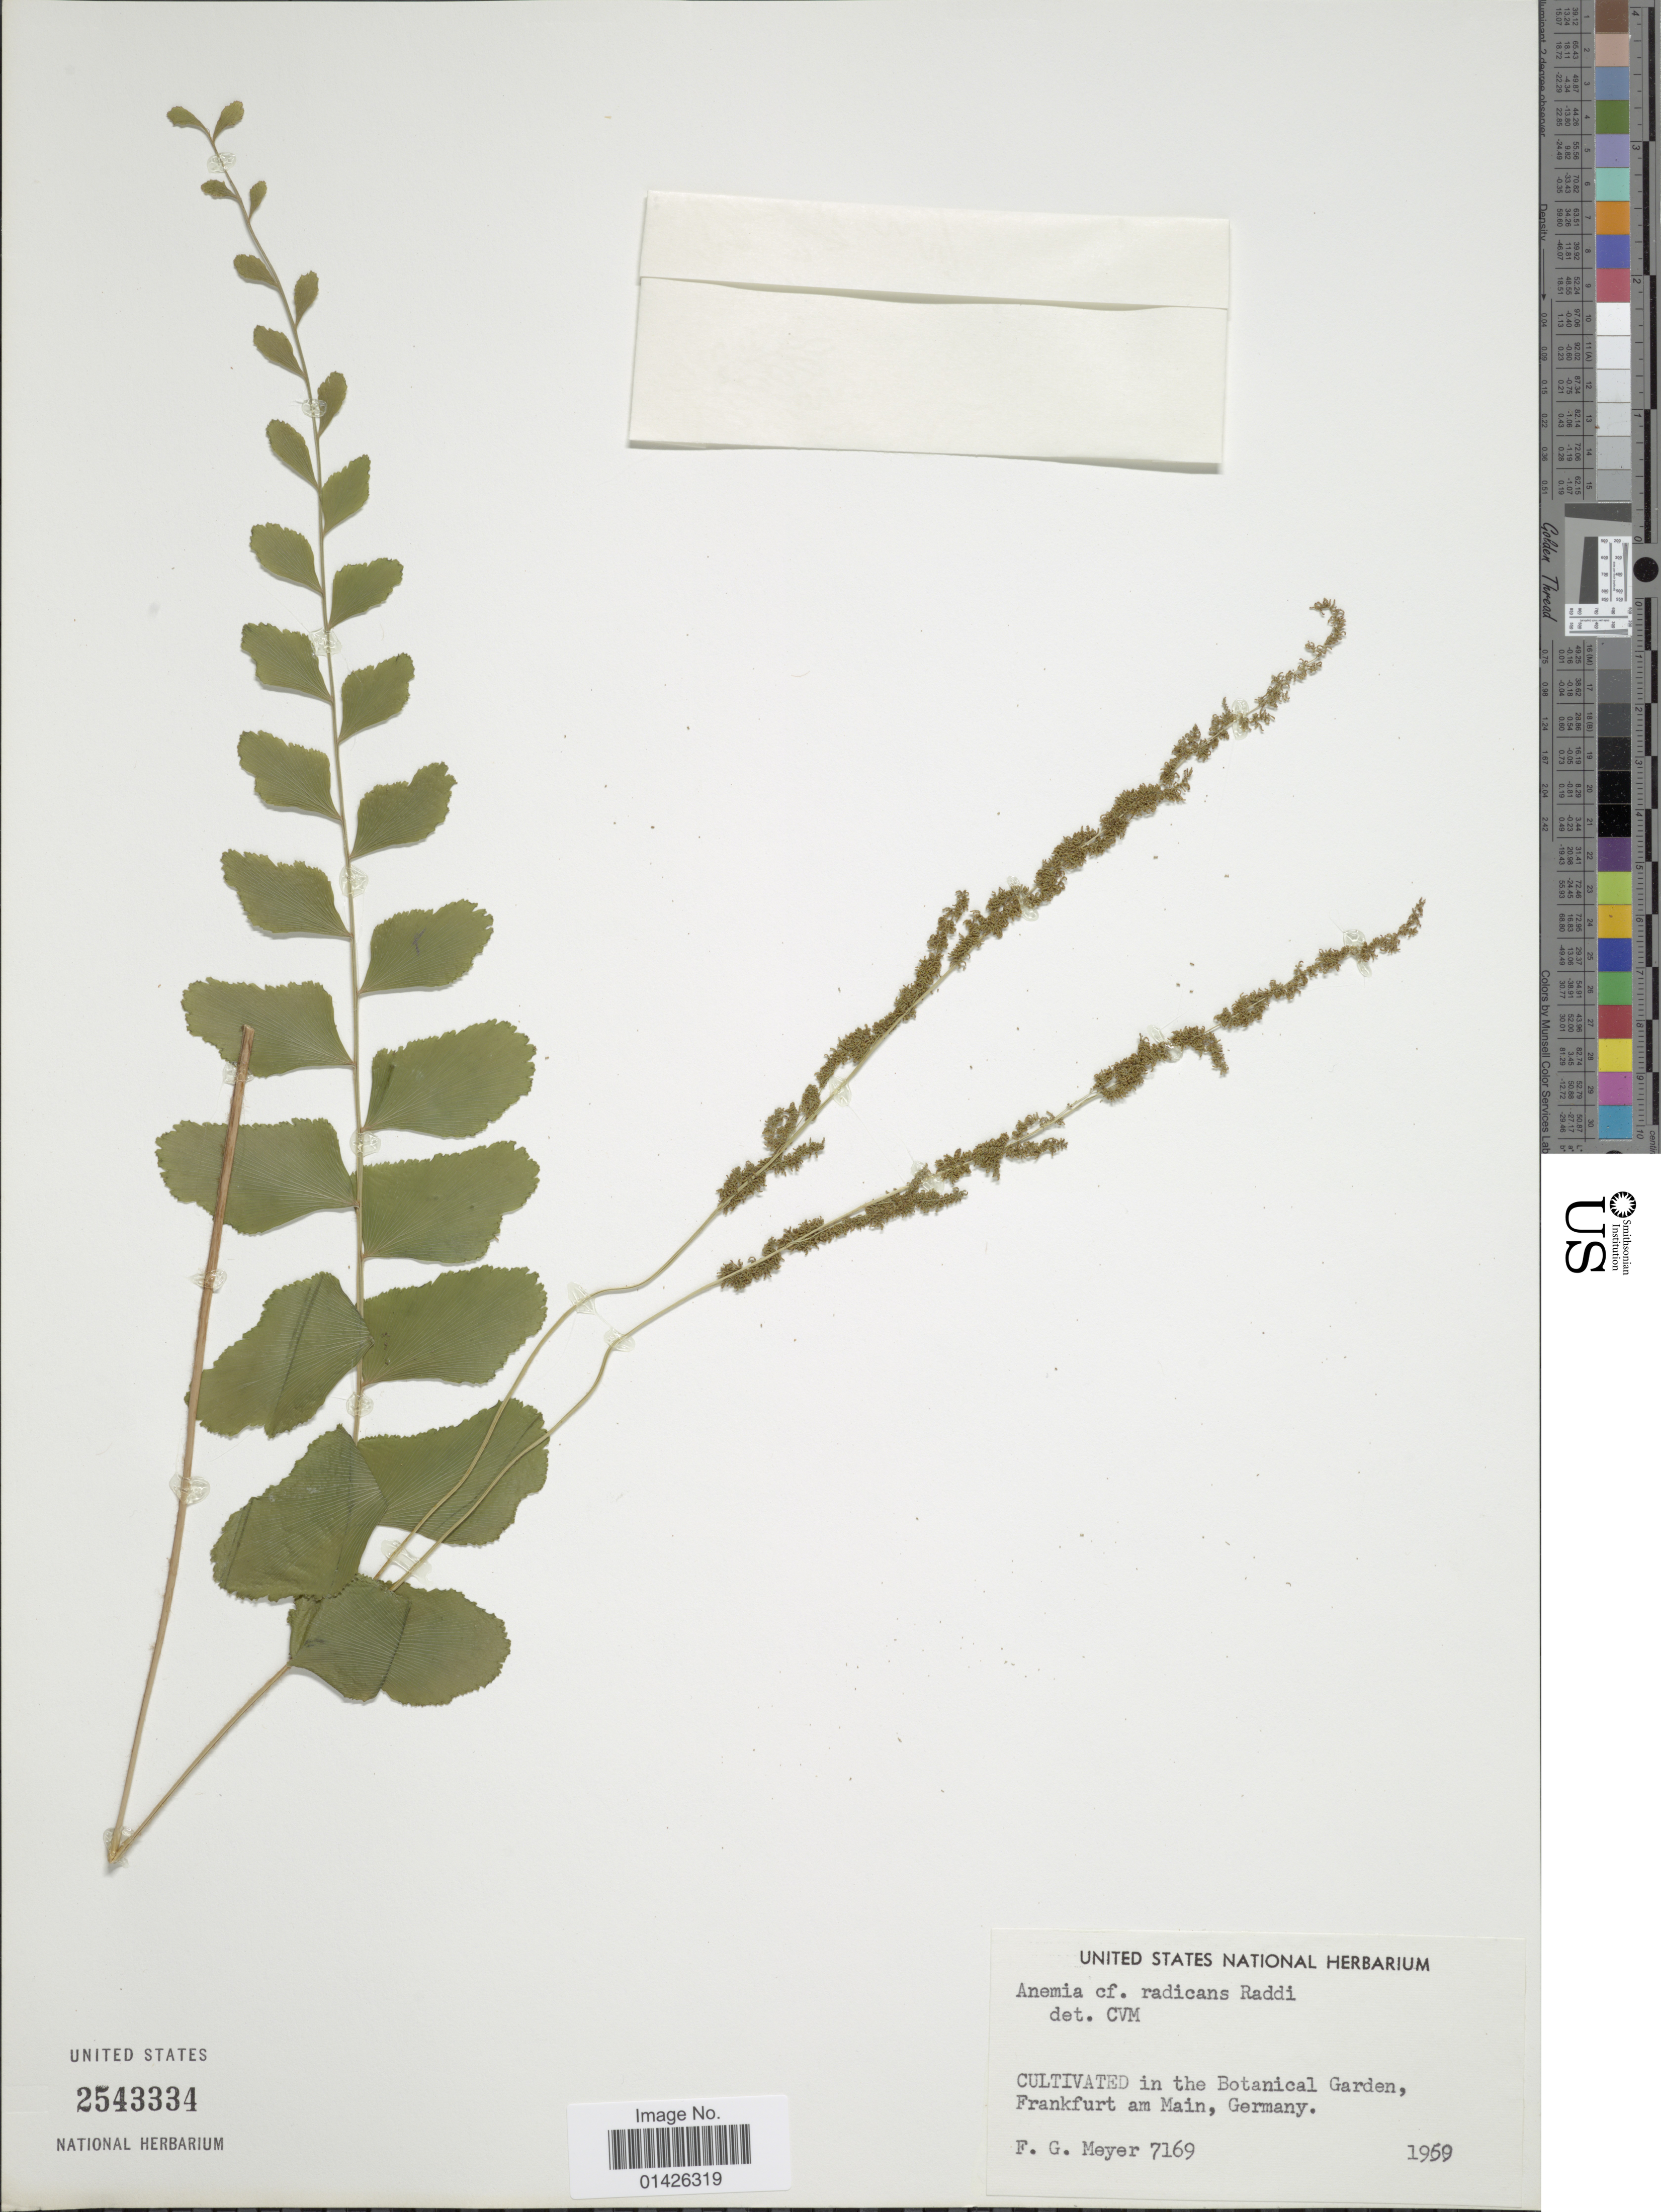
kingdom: Plantae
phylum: Tracheophyta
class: Polypodiopsida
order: Schizaeales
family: Anemiaceae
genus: Anemia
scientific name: Anemia radicans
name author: Raddi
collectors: F. G. Meyer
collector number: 7169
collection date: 1959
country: Germany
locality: Cuitivated in the Botanical garden, Frankfurt am Main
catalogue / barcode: US 2543334